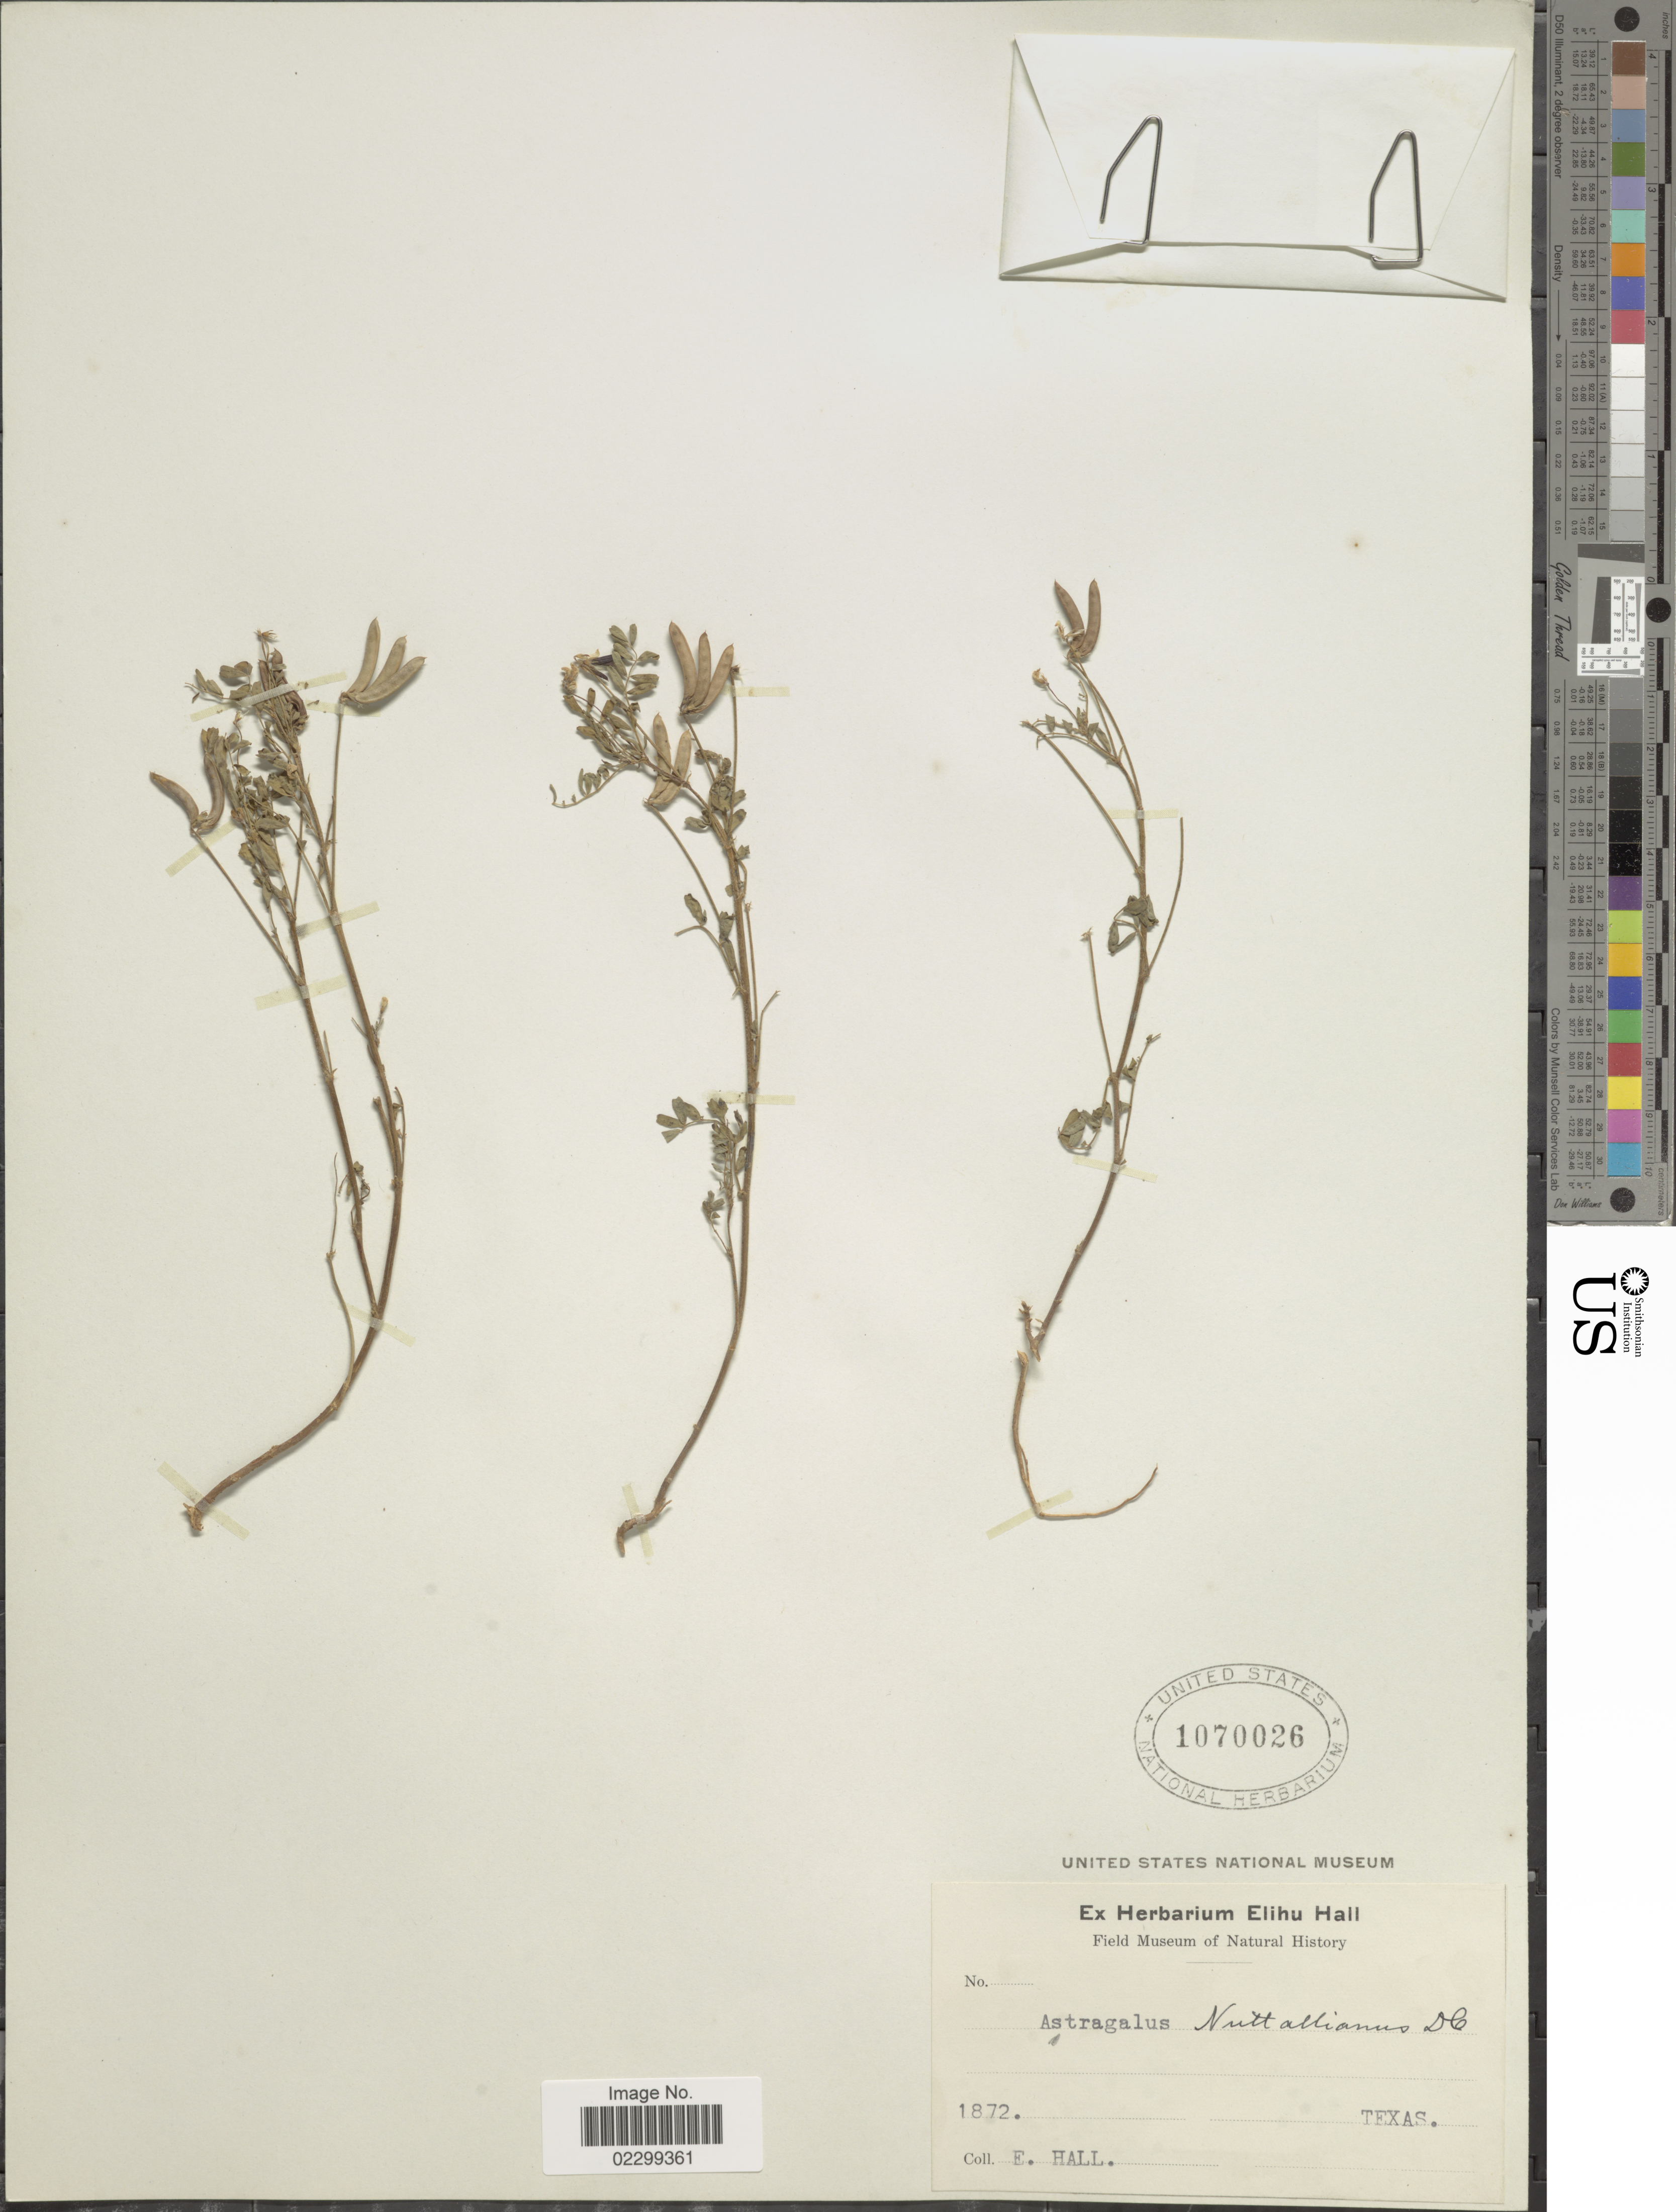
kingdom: Plantae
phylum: Tracheophyta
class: Magnoliopsida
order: Fabales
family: Fabaceae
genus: Astragalus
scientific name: Astragalus austrinus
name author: (Small) O.E. Schulz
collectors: E. Hall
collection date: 1872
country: United States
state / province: Texas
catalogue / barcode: US 1070026